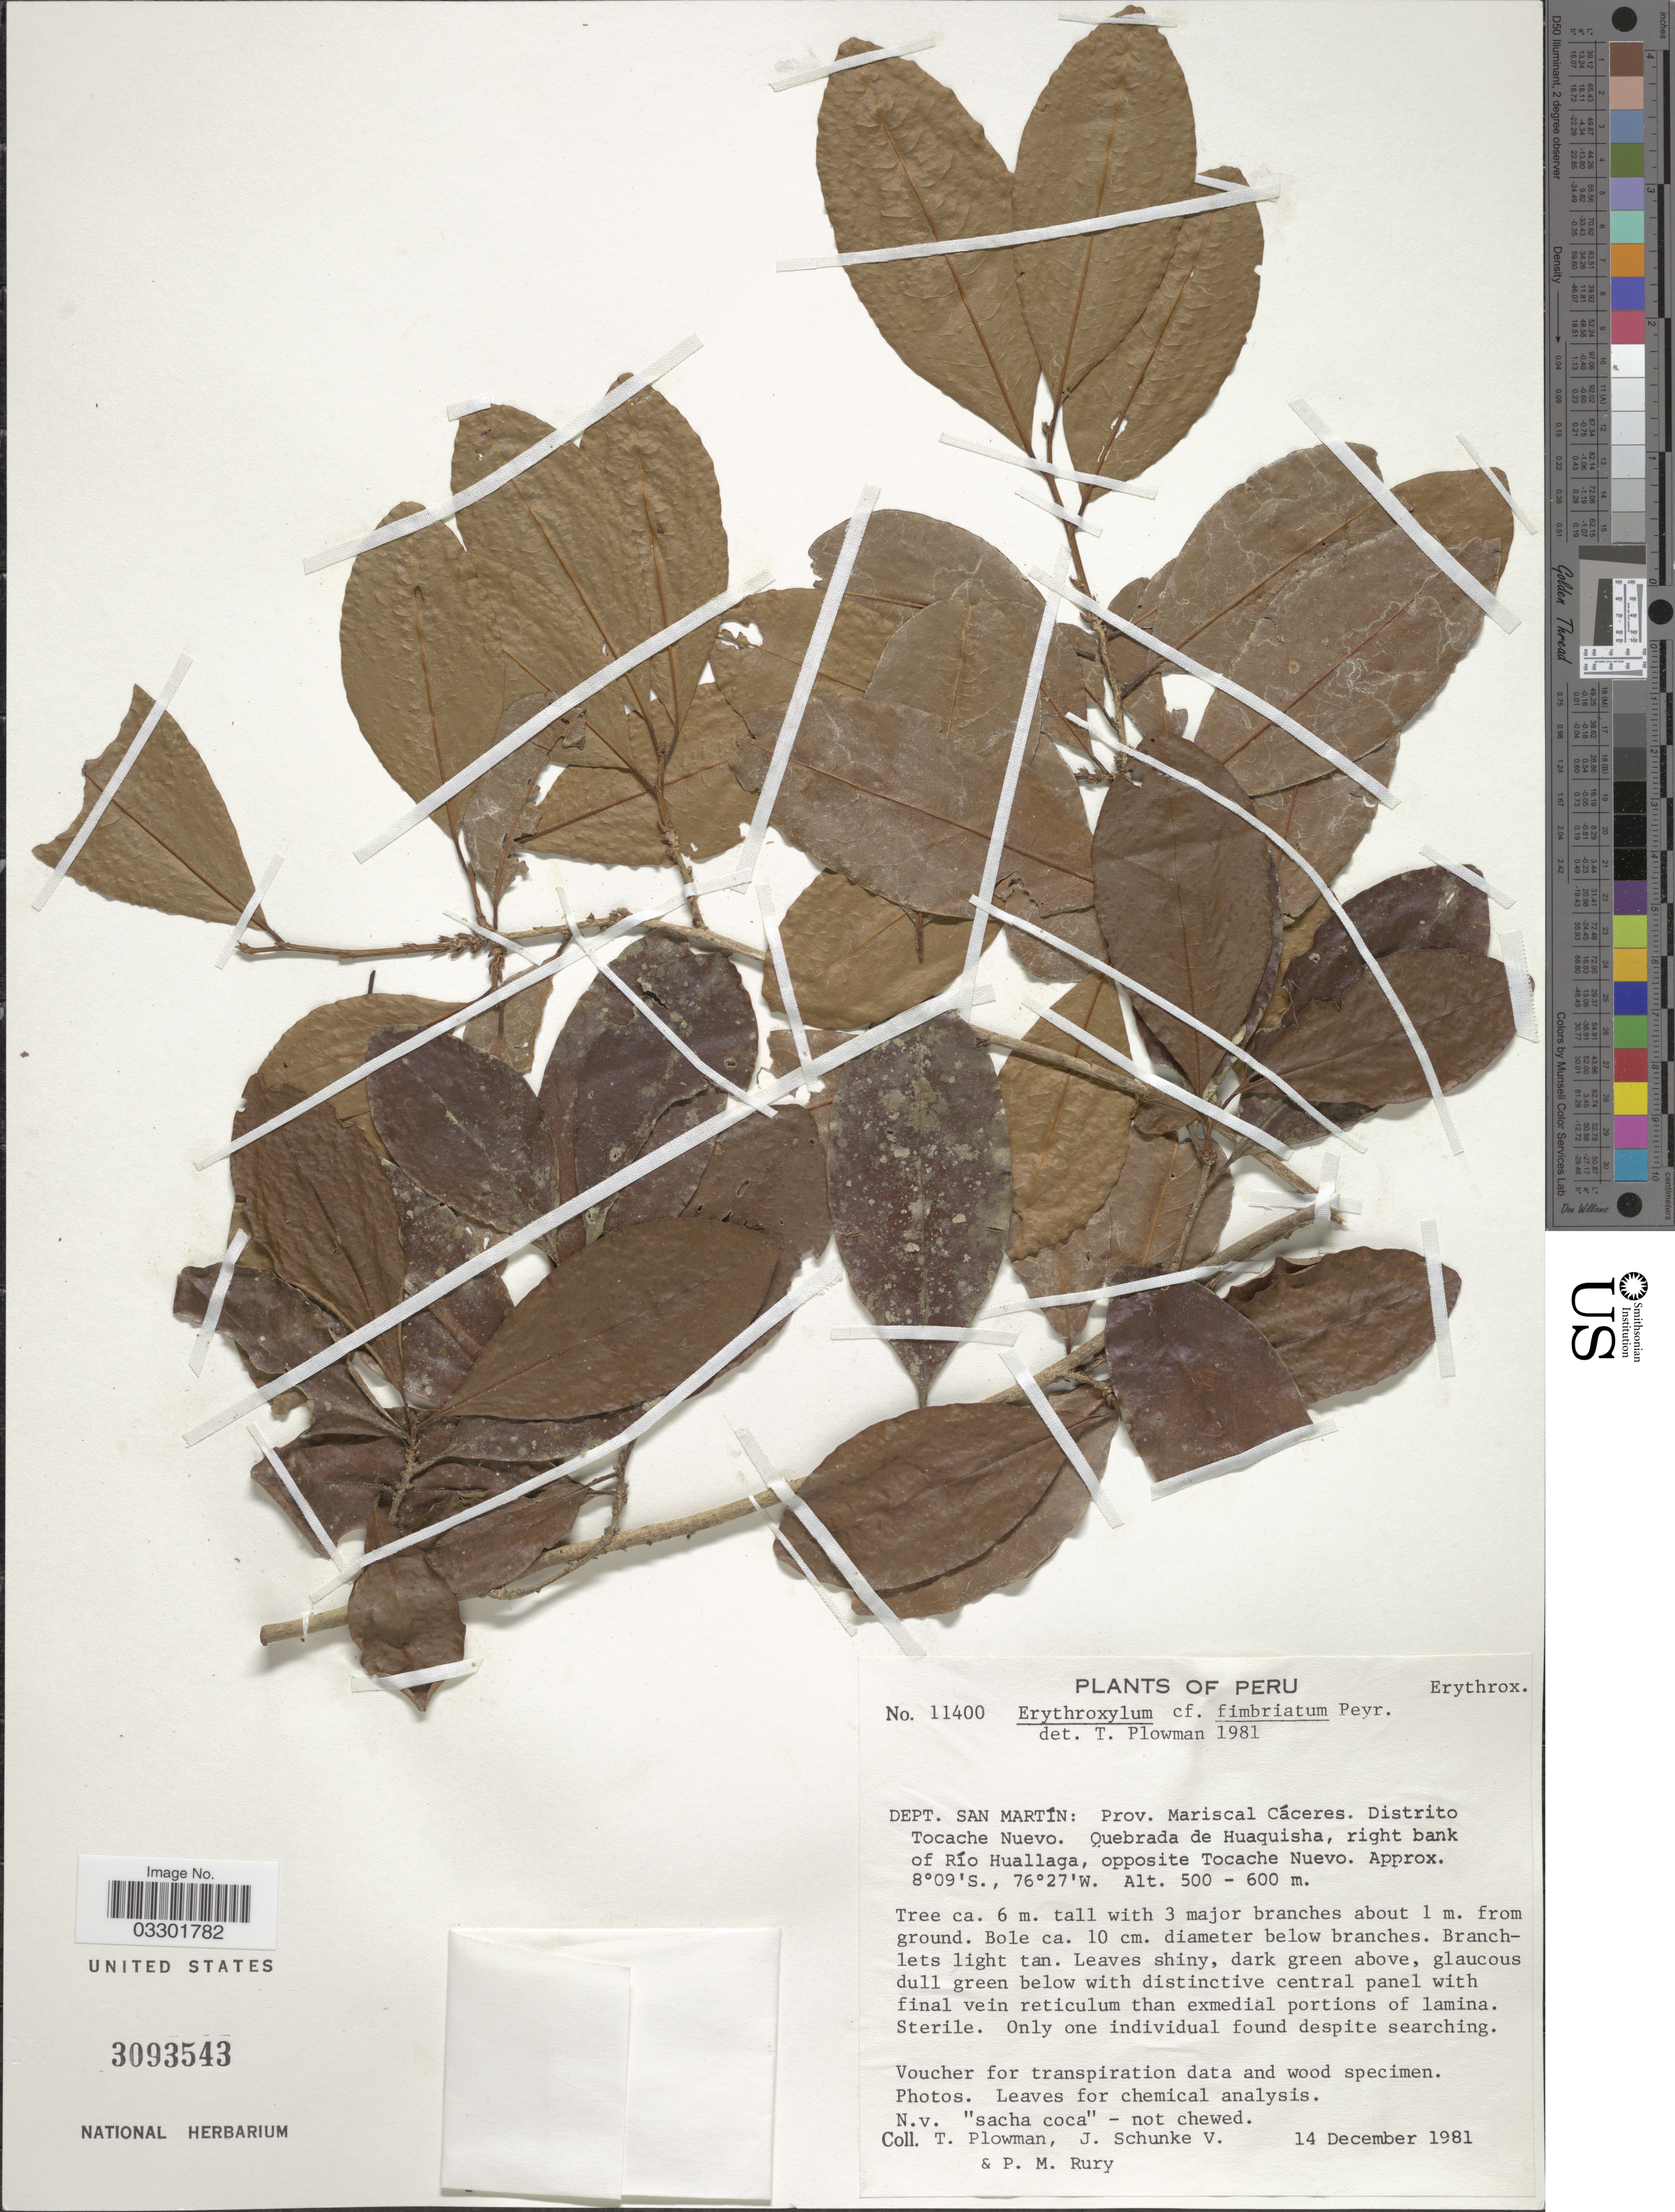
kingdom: Plantae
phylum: Tracheophyta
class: Magnoliopsida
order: Malpighiales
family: Erythroxylaceae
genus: Erythroxylum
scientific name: Erythroxylum fimbriatum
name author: Peyr.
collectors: T. Plowman, J. Schunke Vigo & P. M. Rury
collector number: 11400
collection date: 1981-12-14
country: Peru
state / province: San Martín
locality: Dept. San Martín: Prov. Mariscal Cáceres. Distrito Tocache Nuevo. Quebrada de Huaquisha, right bank of Río Huallaga, opposite Tocache Nuevo.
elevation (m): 500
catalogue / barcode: US 3093543